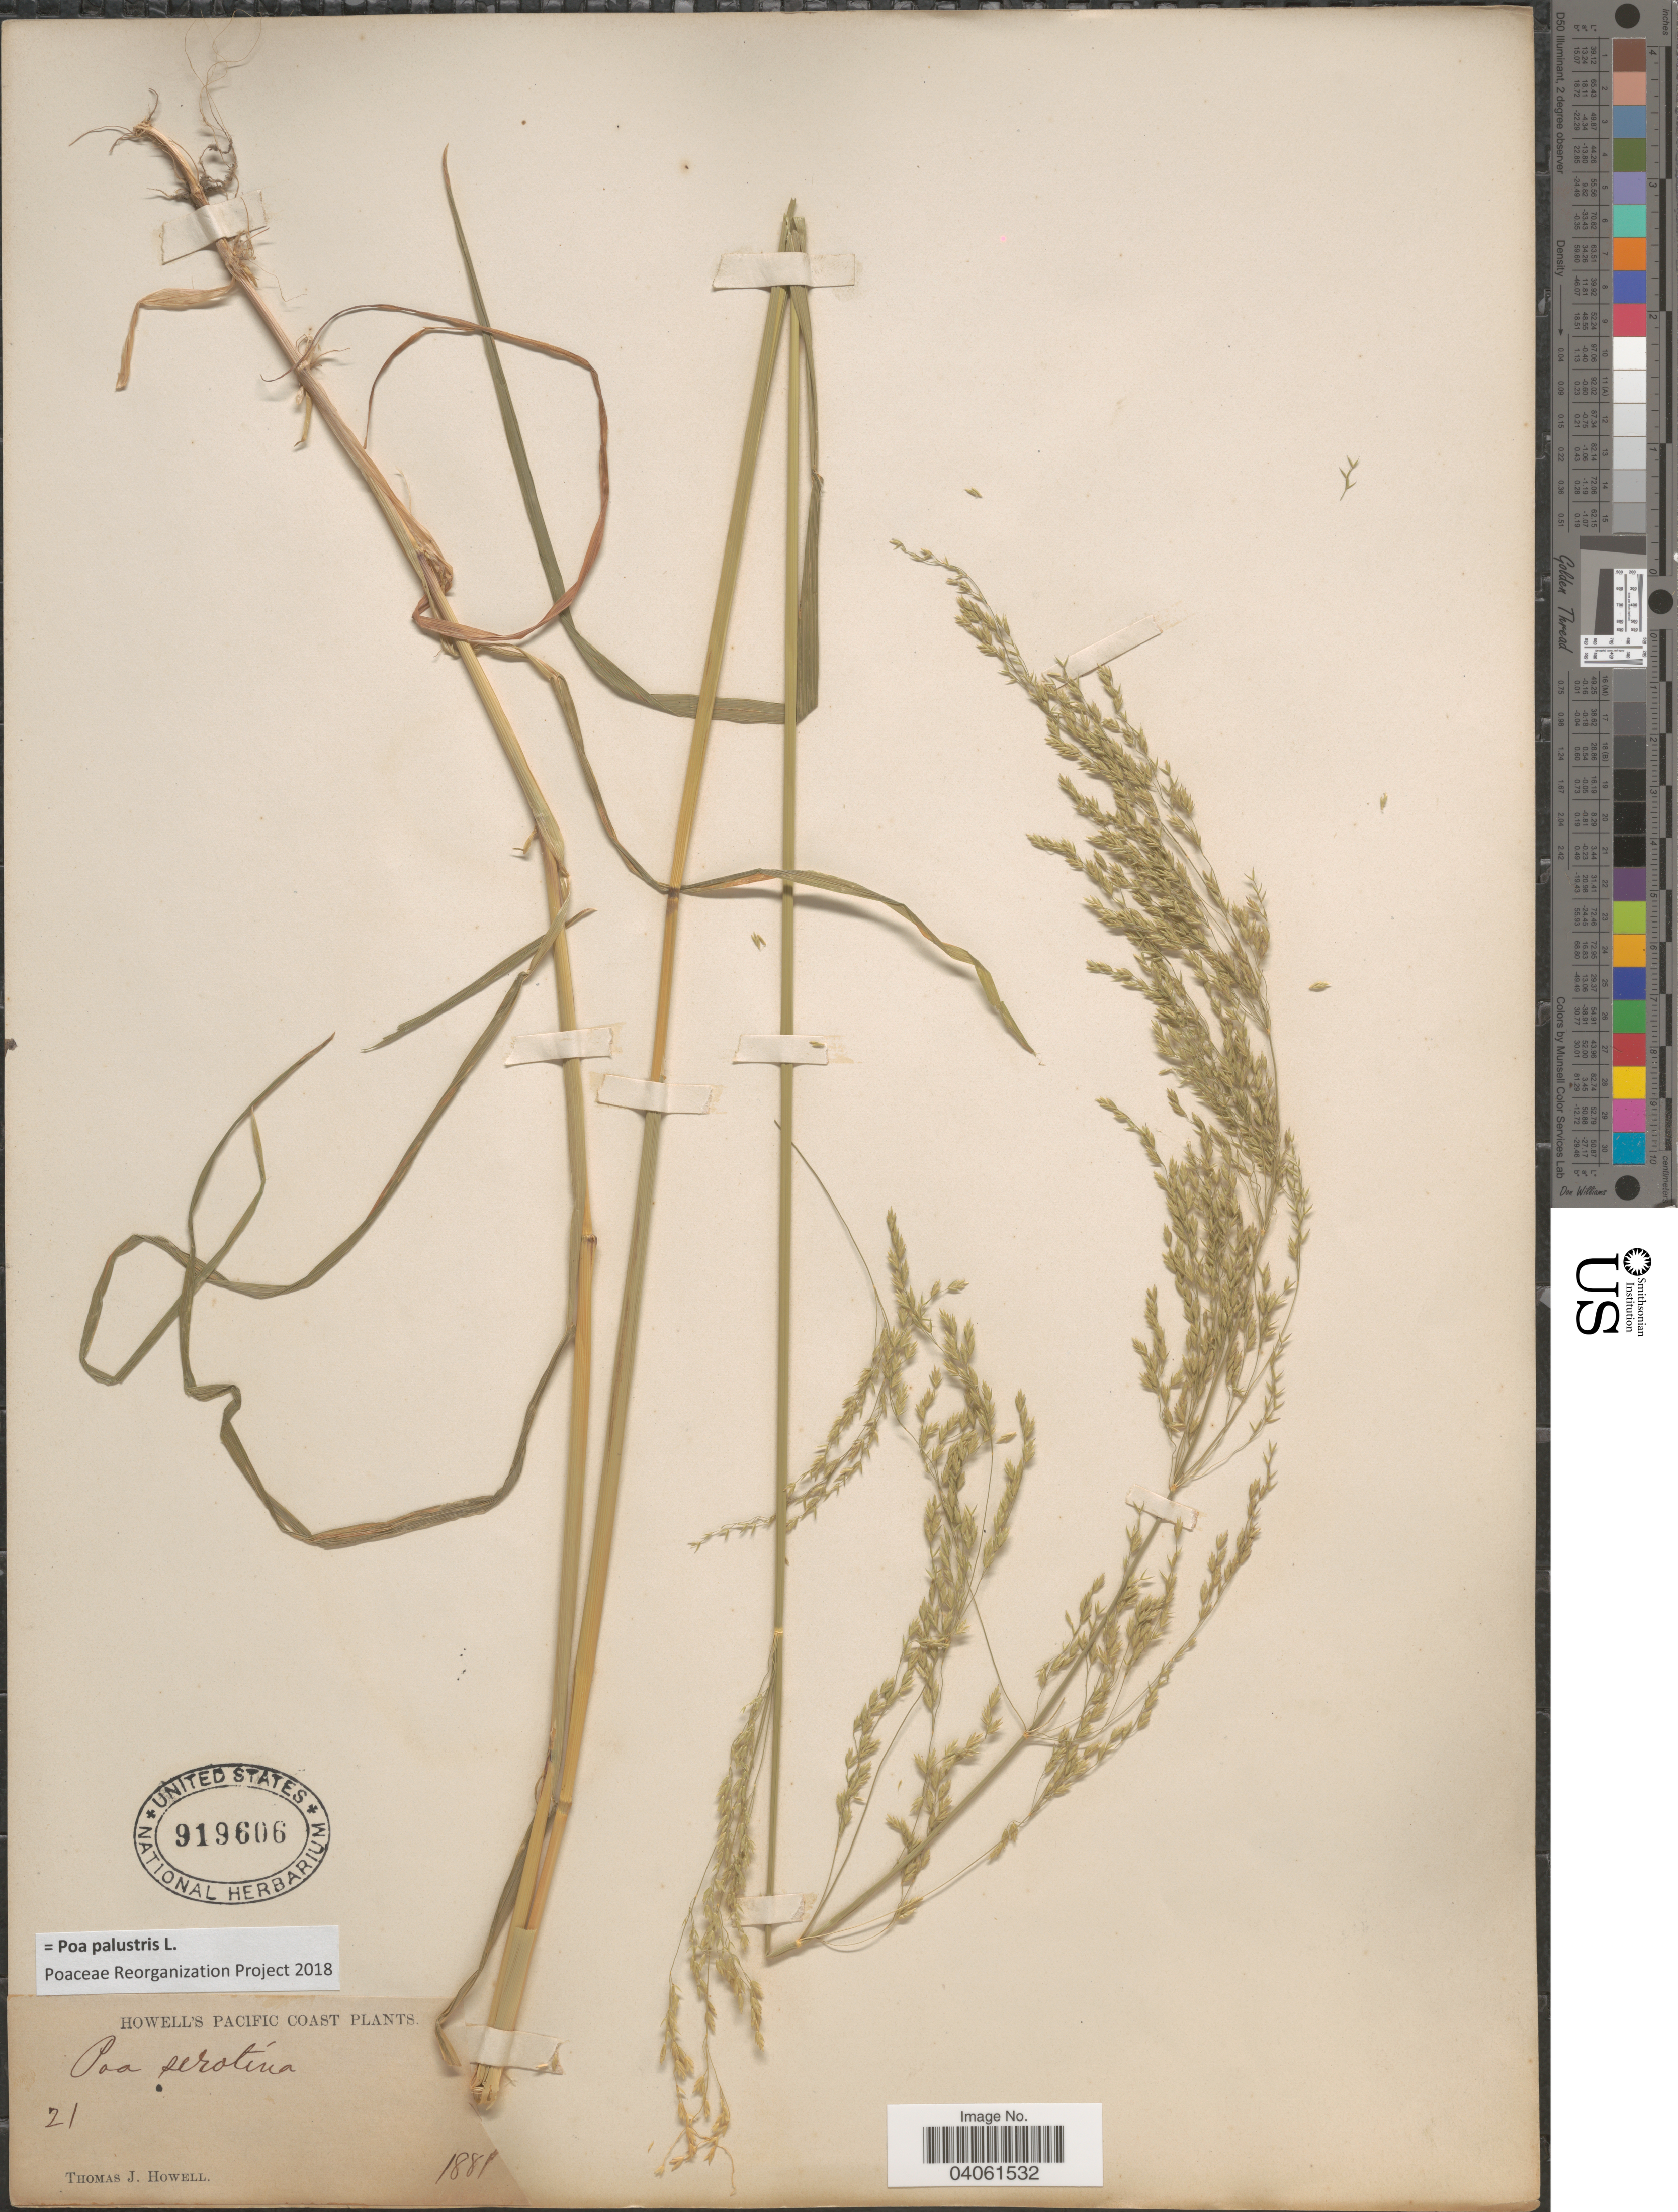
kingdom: Plantae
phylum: Tracheophyta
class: Liliopsida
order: Poales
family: Poaceae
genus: Poa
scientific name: Poa palustris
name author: L.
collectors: T. J. Howell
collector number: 21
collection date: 1881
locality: Pacific Coast.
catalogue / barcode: US 919606